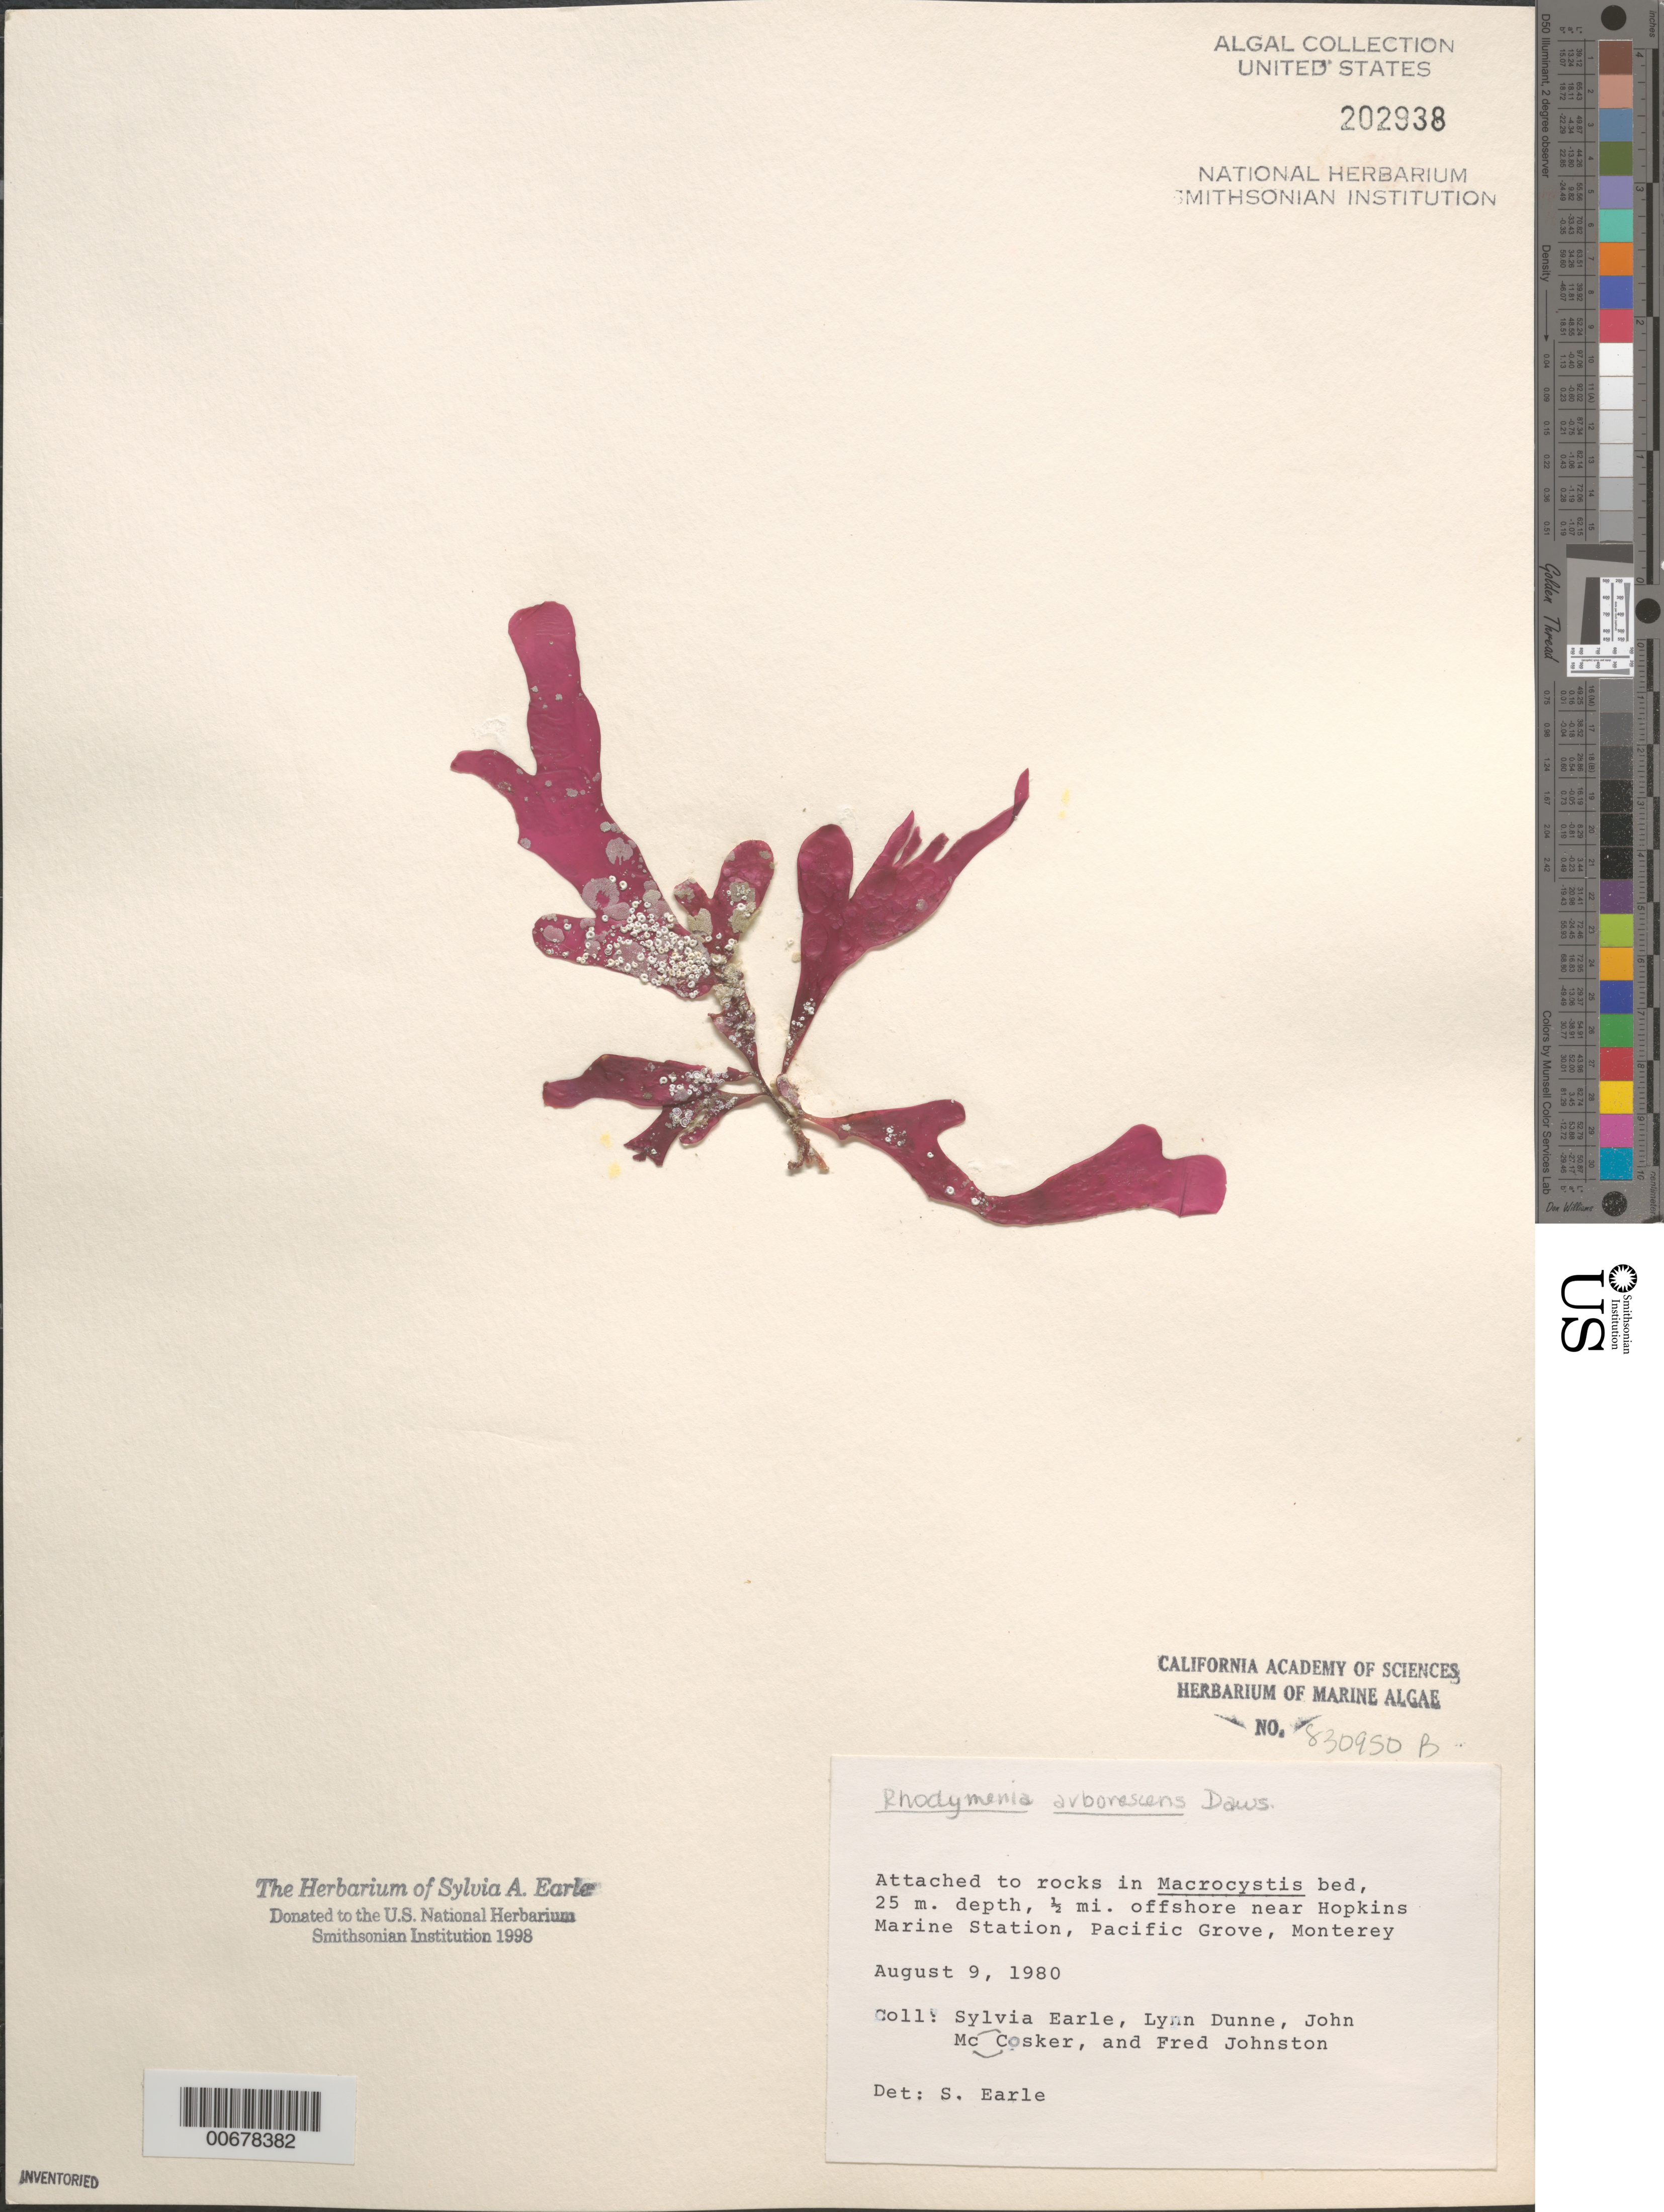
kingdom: Plantae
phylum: Rhodophyta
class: Florideophyceae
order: Rhodymeniales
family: Rhodymeniaceae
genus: Rhodymenia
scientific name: Rhodymenia arborescens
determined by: Earle, S. A.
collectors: S. A. Earle, L. Dunne, J. McCosker & F. Johnston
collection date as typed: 09 Aug 1980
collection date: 1980-08-09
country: United States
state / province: California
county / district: Monterey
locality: Pacific Grove, Monterey, near Hopkins Marine Station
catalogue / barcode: US 202938